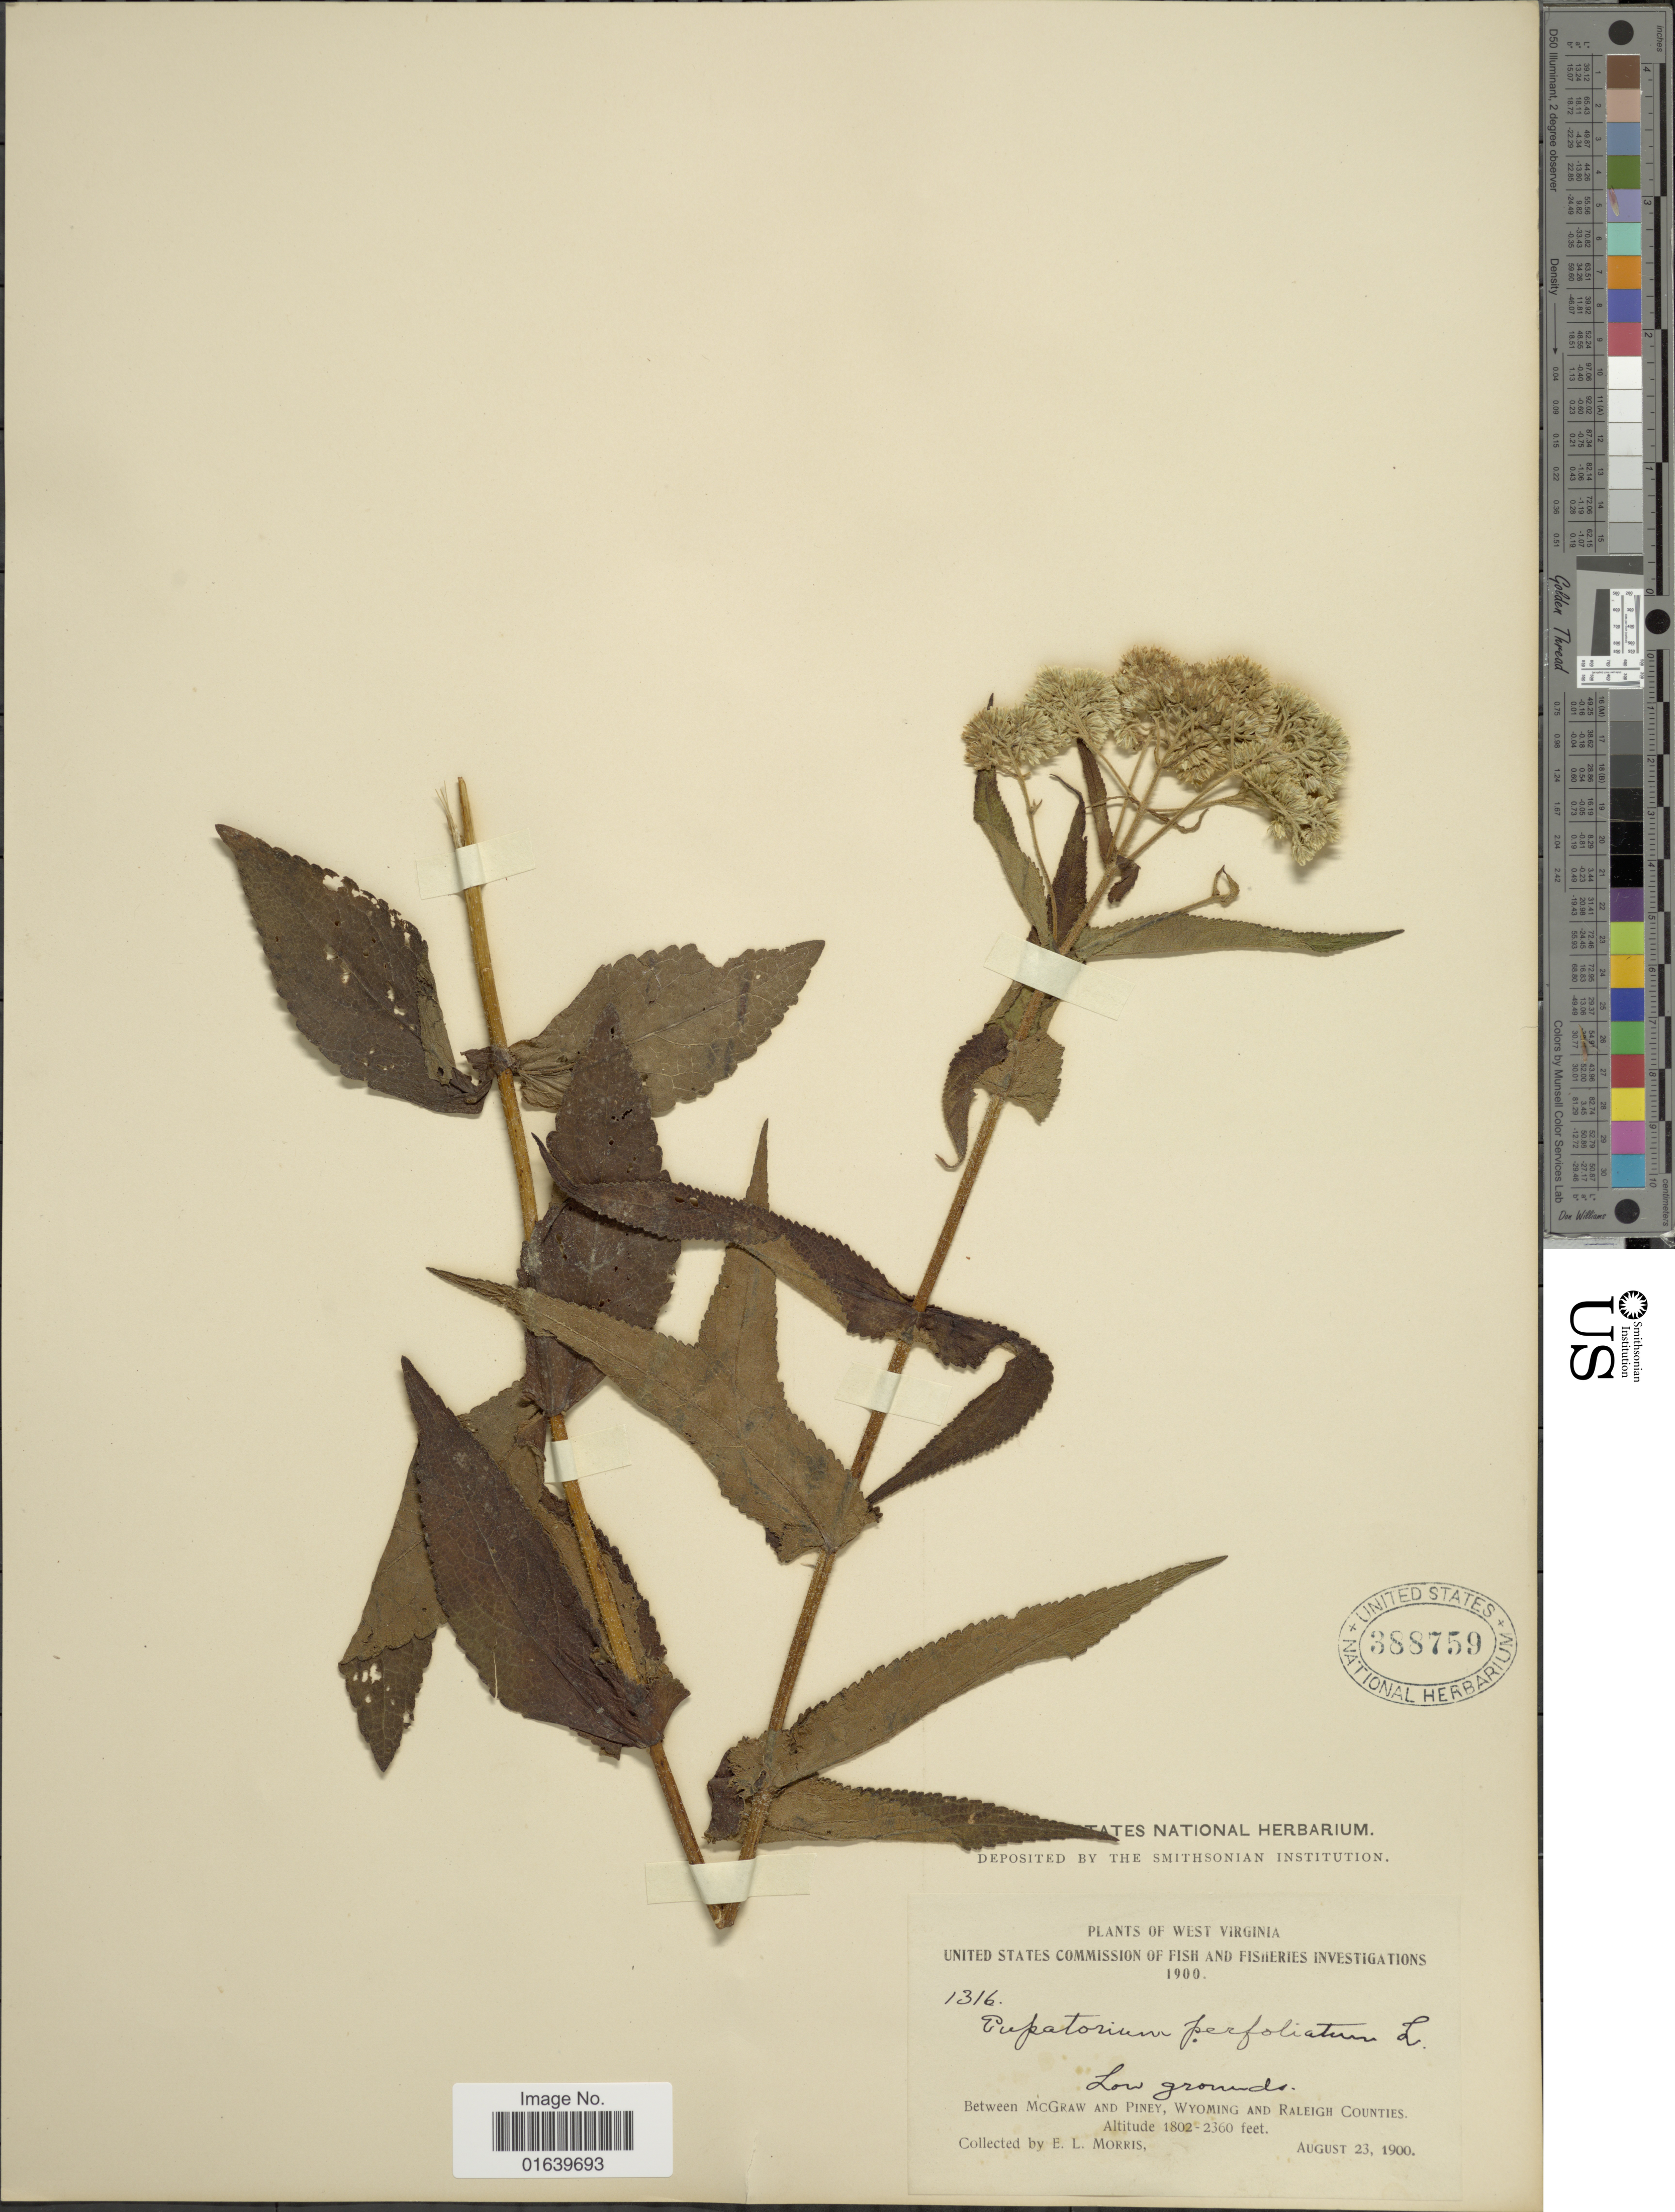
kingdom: Plantae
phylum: Tracheophyta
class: Magnoliopsida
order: Asterales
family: Asteraceae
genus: Eupatorium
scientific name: Eupatorium perfoliatum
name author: L.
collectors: E. Morris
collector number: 1316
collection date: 1900-08-23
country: United States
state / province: West Virginia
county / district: Raleigh / Wyoming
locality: Between Piney and McGraws.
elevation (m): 549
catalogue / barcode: US 388759